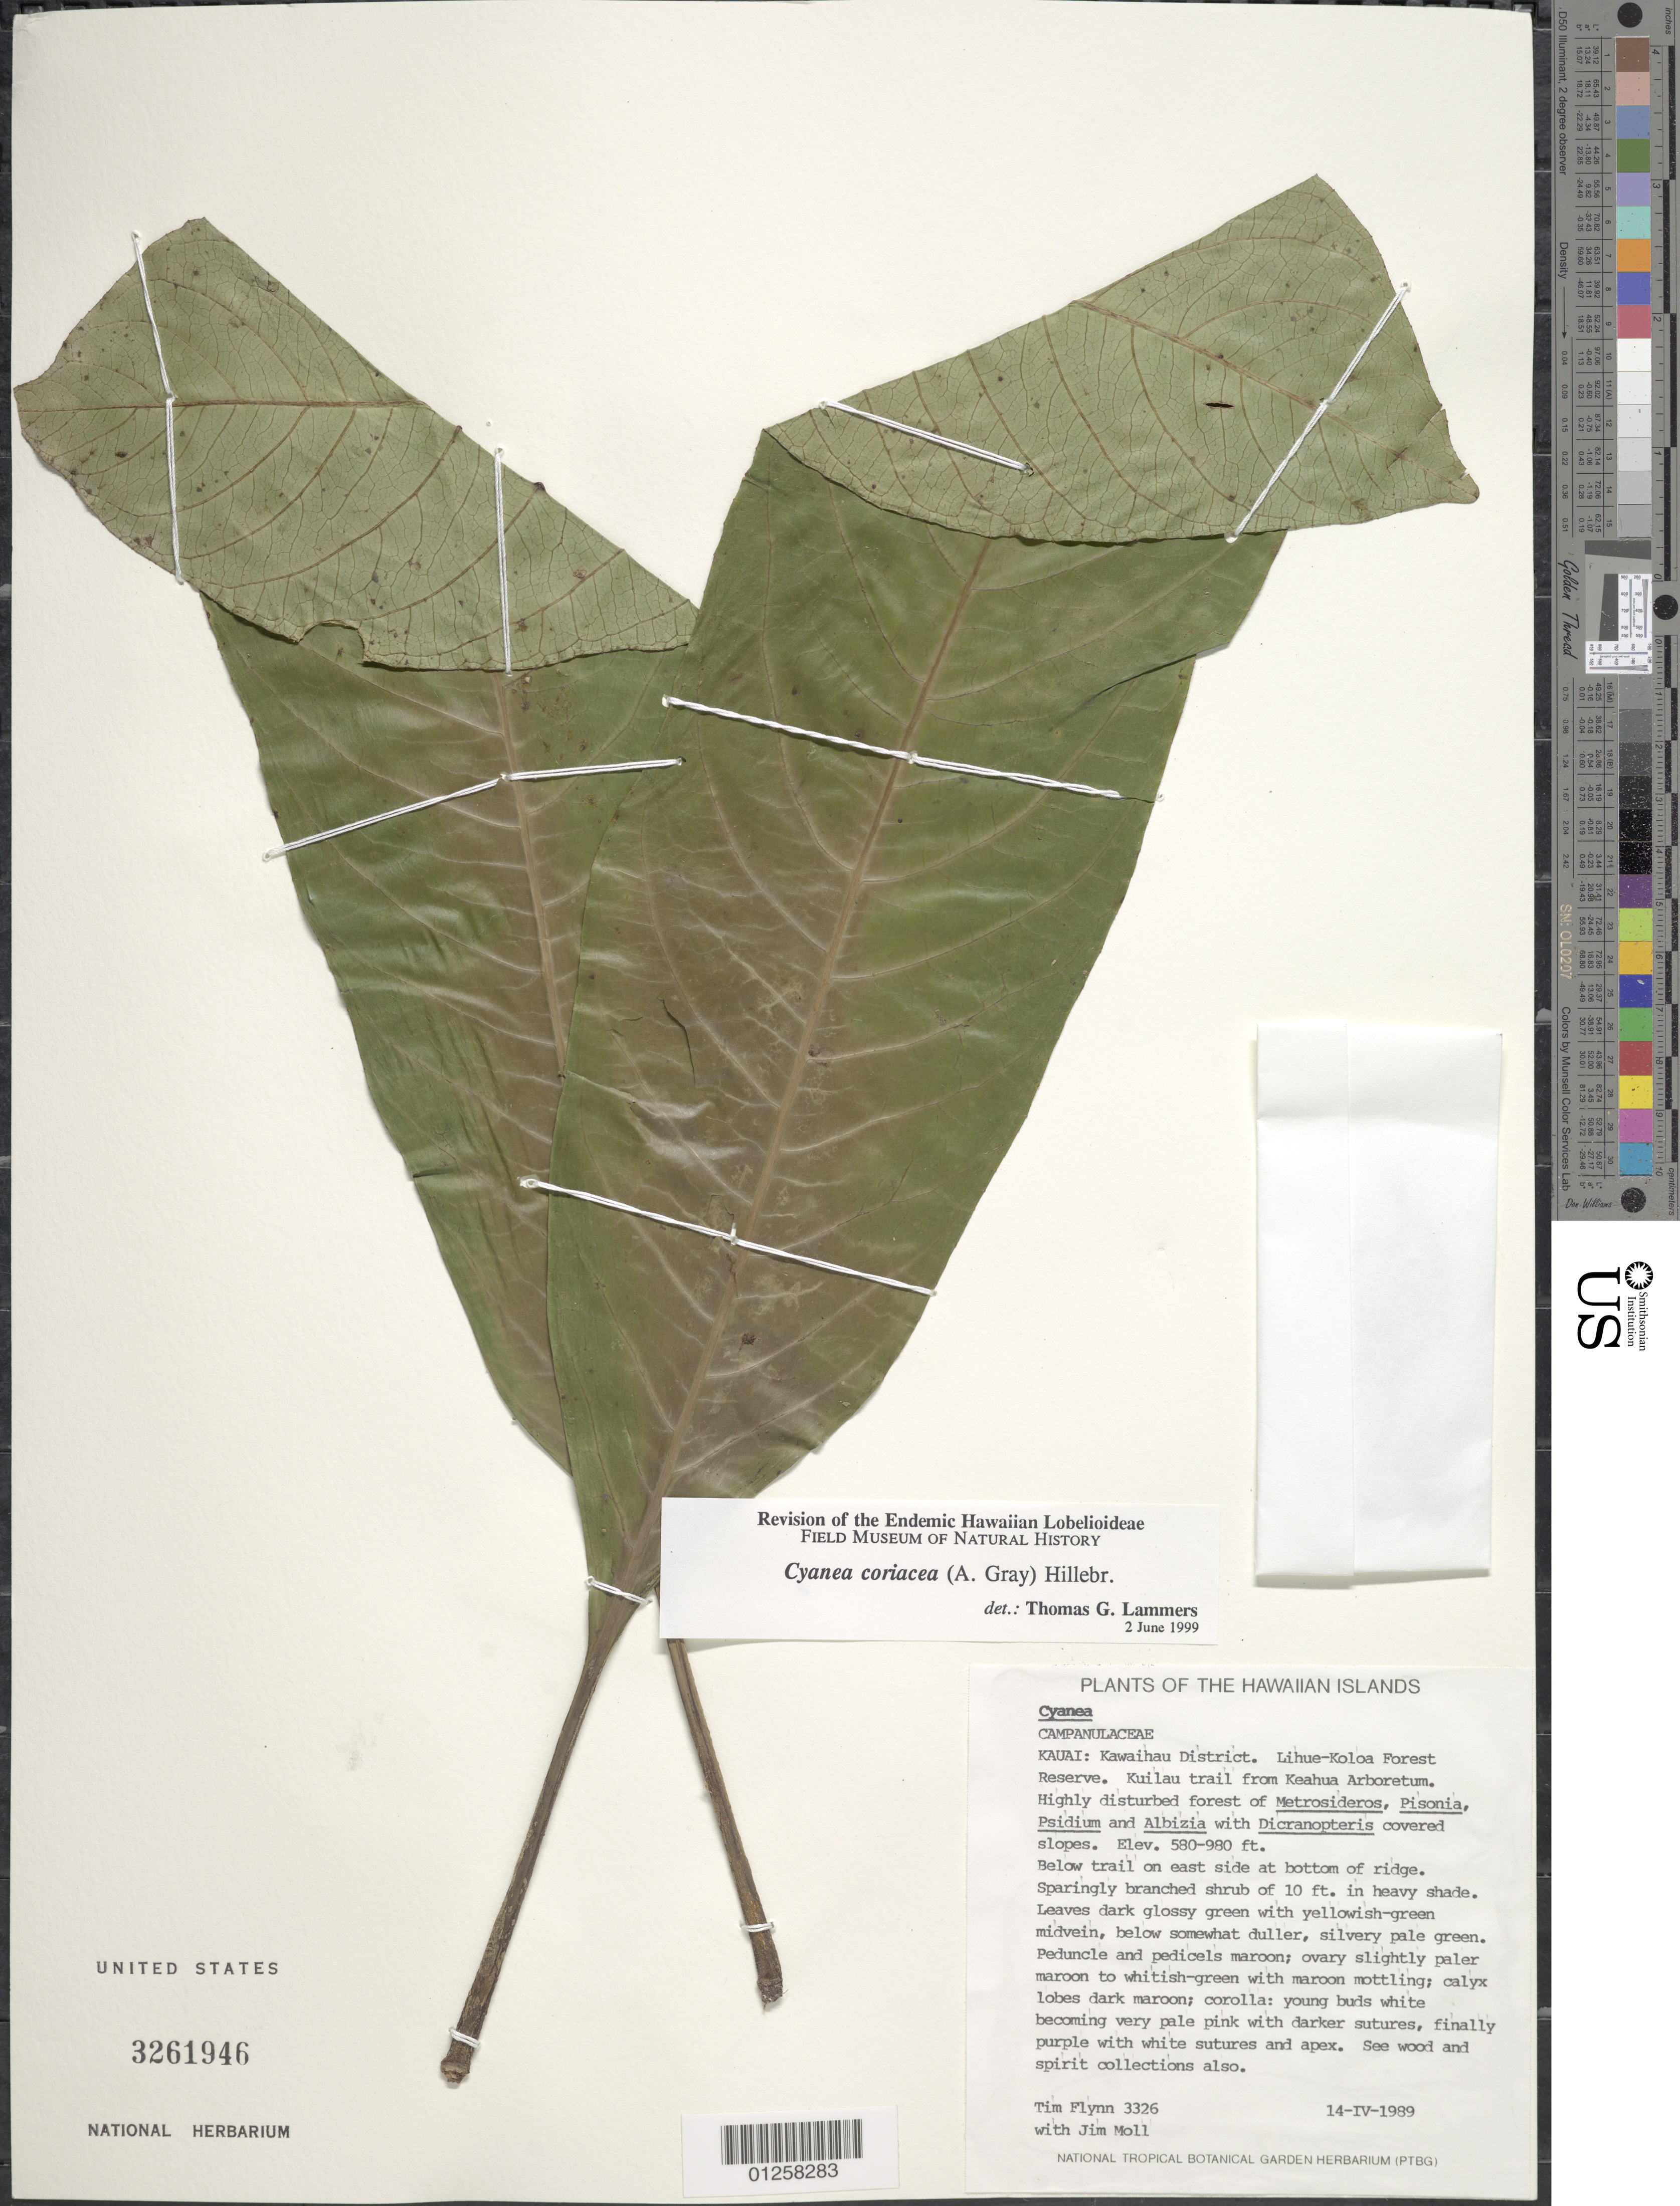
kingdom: Plantae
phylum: Tracheophyta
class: Magnoliopsida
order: Asterales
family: Campanulaceae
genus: Cyanea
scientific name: Cyanea coriacea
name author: (A. Gray) Hillebr.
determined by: Lammers, T. G.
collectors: T. W. Flynn & J. Moll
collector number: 3326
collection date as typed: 7 Apr 1989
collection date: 1989-04-07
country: United States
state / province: Hawaii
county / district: Kauai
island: Kaua'i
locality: Kawaihau Dist. Lihue-Koloa For Res. Kuilau Trail from Keahua Arboretum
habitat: Disturbed Forest.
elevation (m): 177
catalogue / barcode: US 3261946